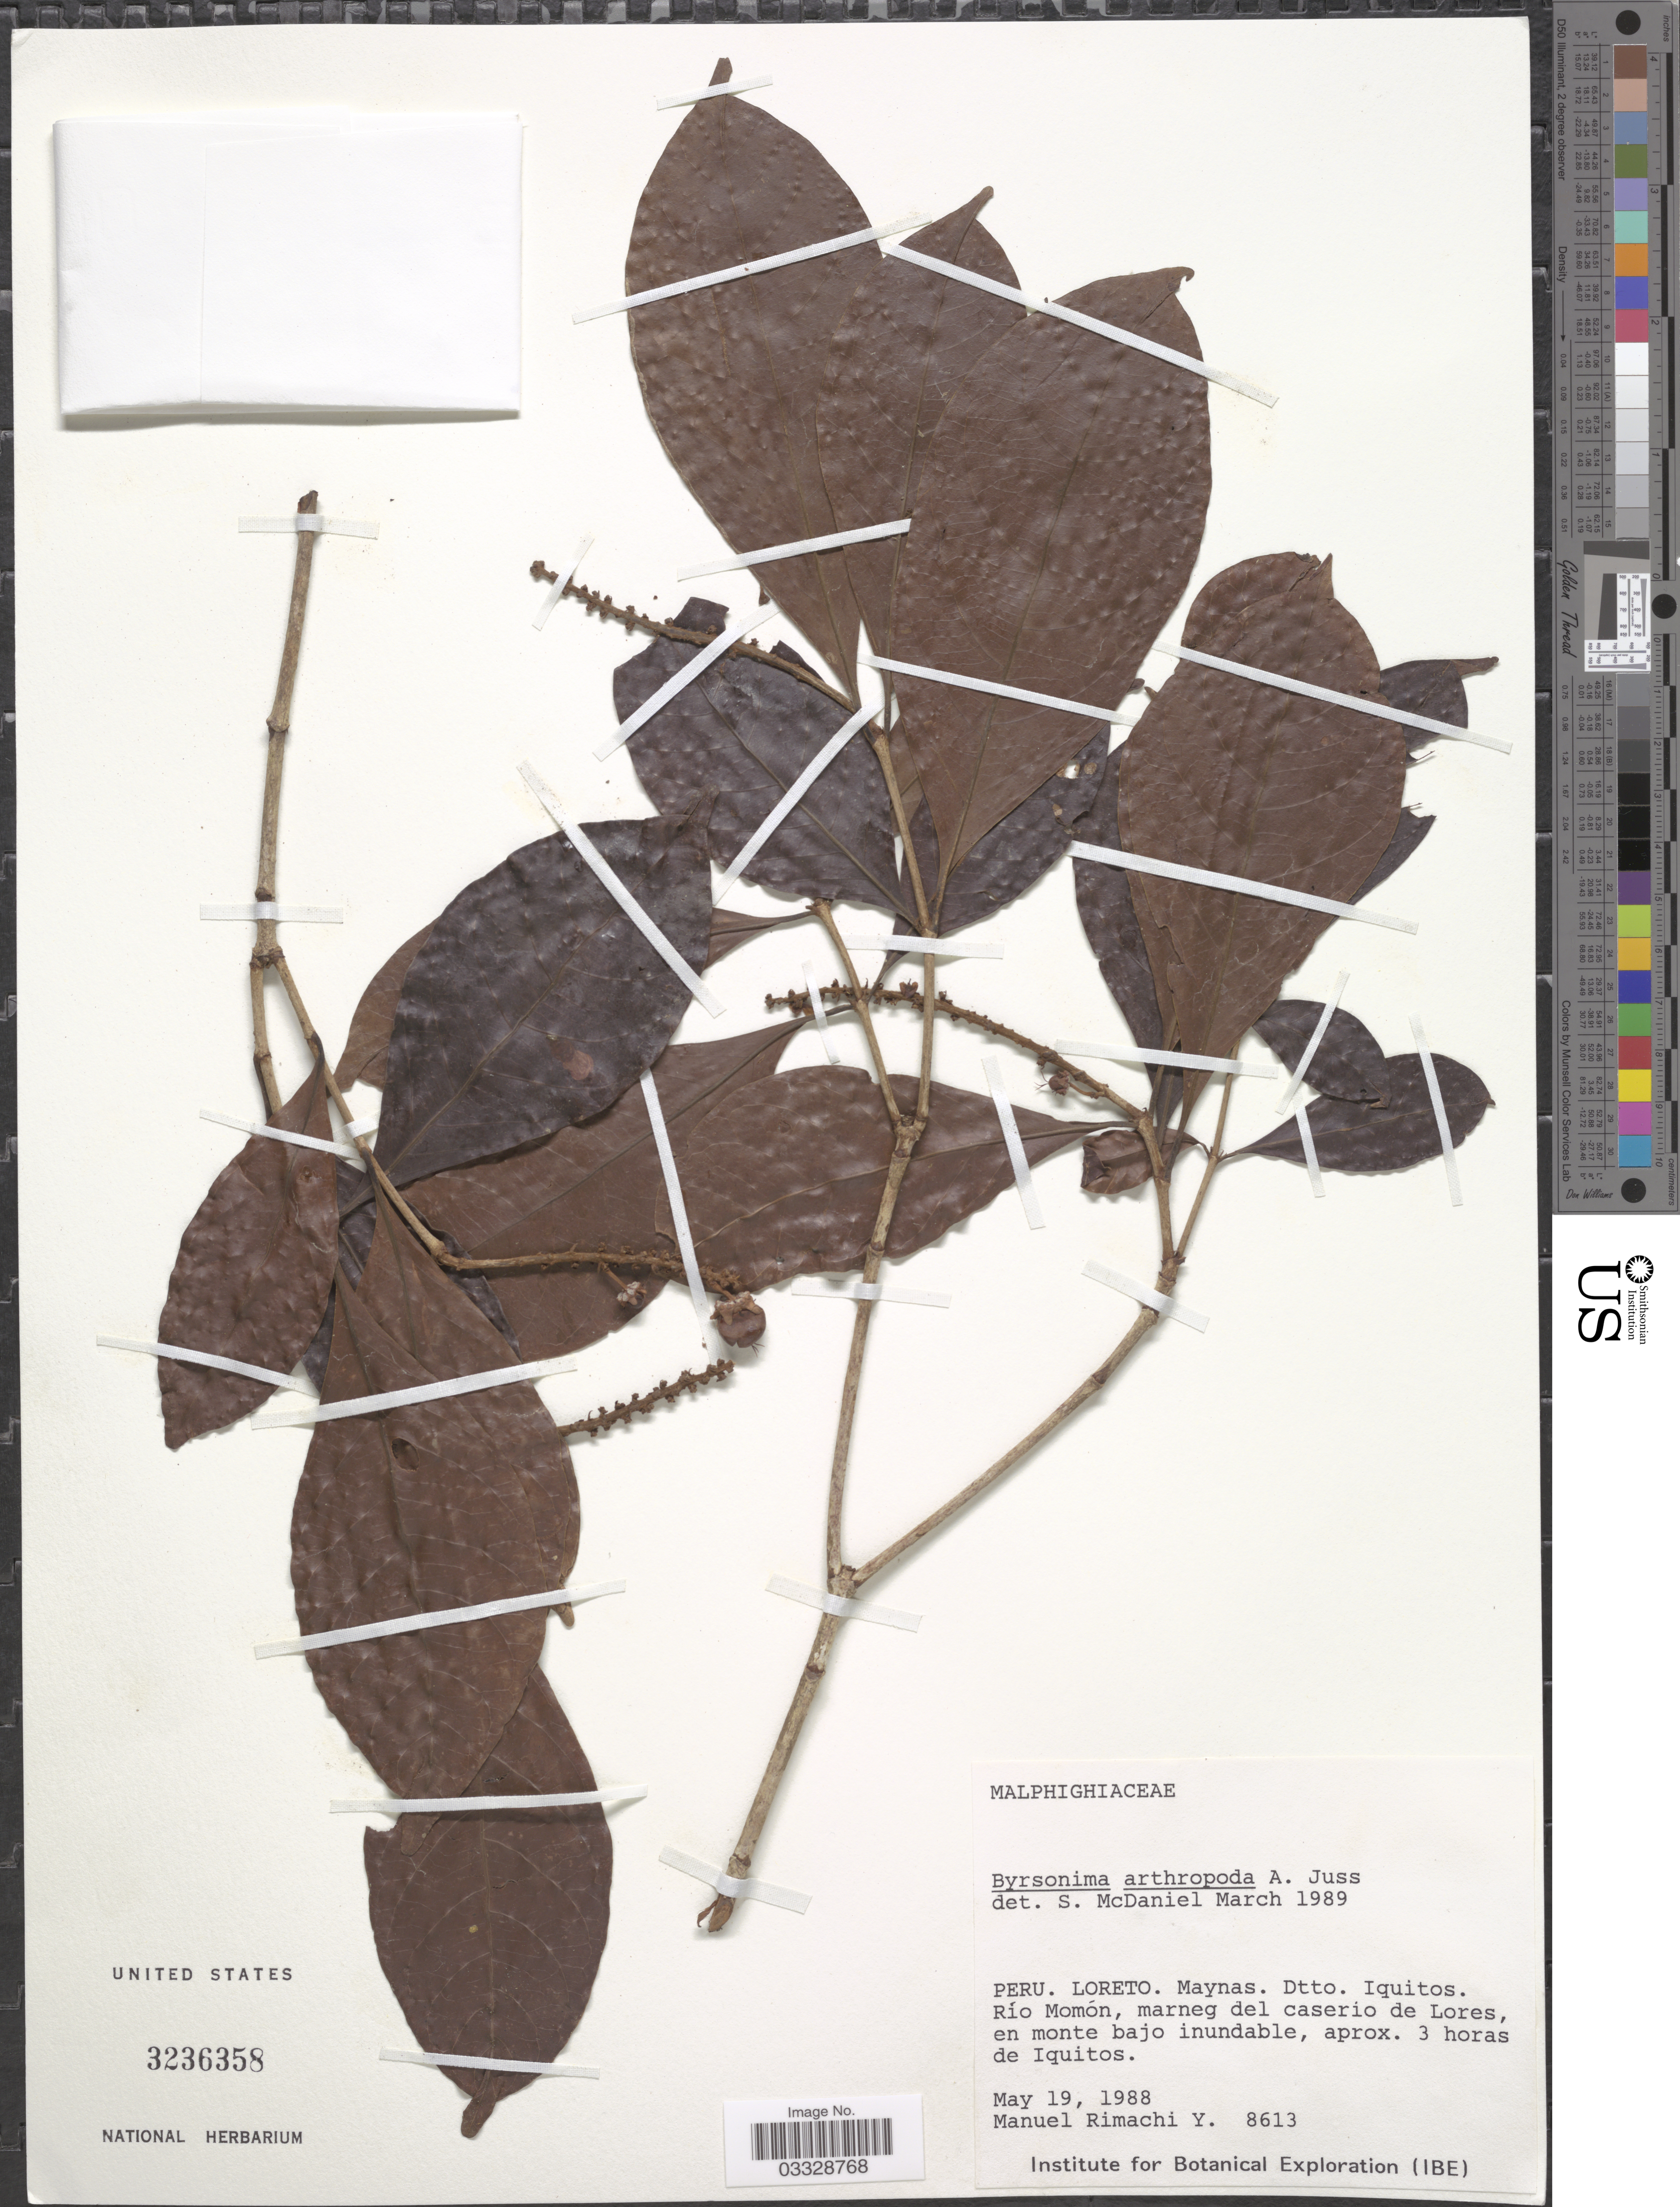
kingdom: Plantae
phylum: Tracheophyta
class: Magnoliopsida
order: Malpighiales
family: Malpighiaceae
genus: Byrsonima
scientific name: Byrsonima arthropoda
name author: A. Juss.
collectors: M. Rimachi Y.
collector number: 8613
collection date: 1988-05-19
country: Peru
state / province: Loreto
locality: Maynas. Dtto. Iquitos. Río Momón, marneg del caserio de Lores, en monte bajo inundable, aprox. 3 horas de Iquitos.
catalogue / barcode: US 3236358